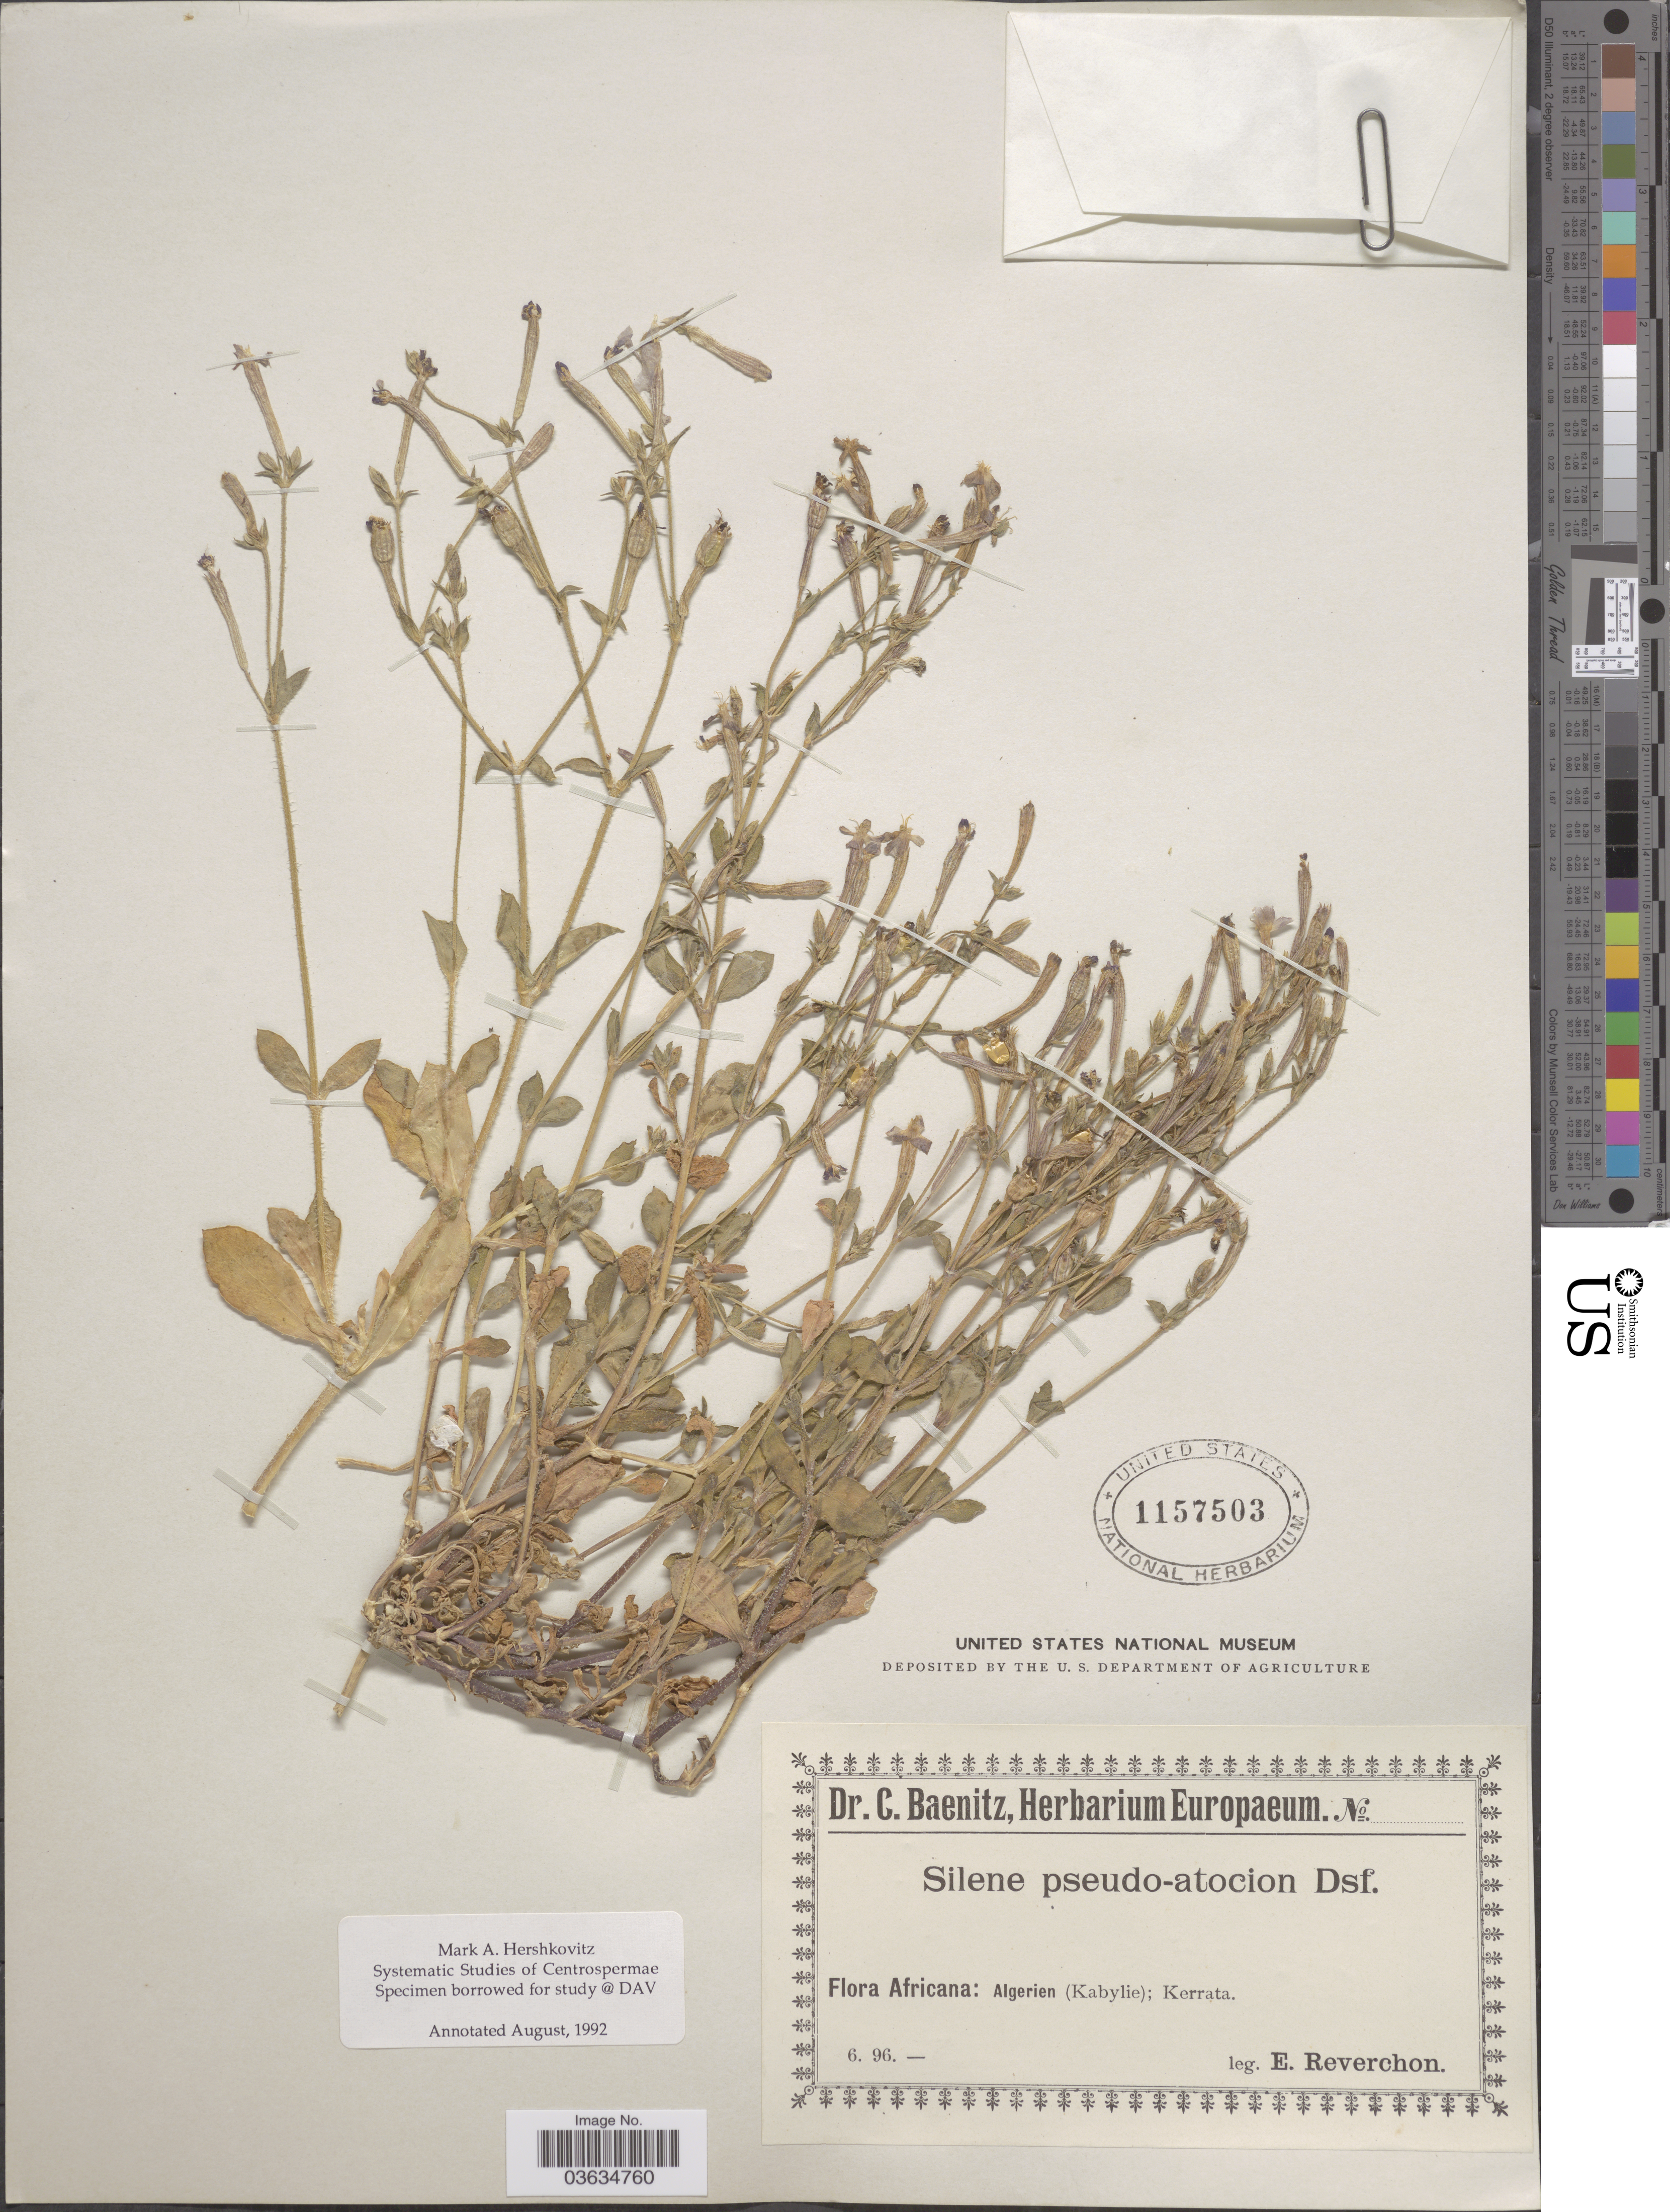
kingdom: Plantae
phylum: Tracheophyta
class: Magnoliopsida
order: Caryophyllales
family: Caryophyllaceae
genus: Silene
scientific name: Silene pseudoatocion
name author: Desf.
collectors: E. Reverchon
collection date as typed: Transcribed d/m/y: /6/96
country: Algeria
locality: Africana: Algarien (Kabylie); Kerrata.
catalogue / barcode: US 1157503